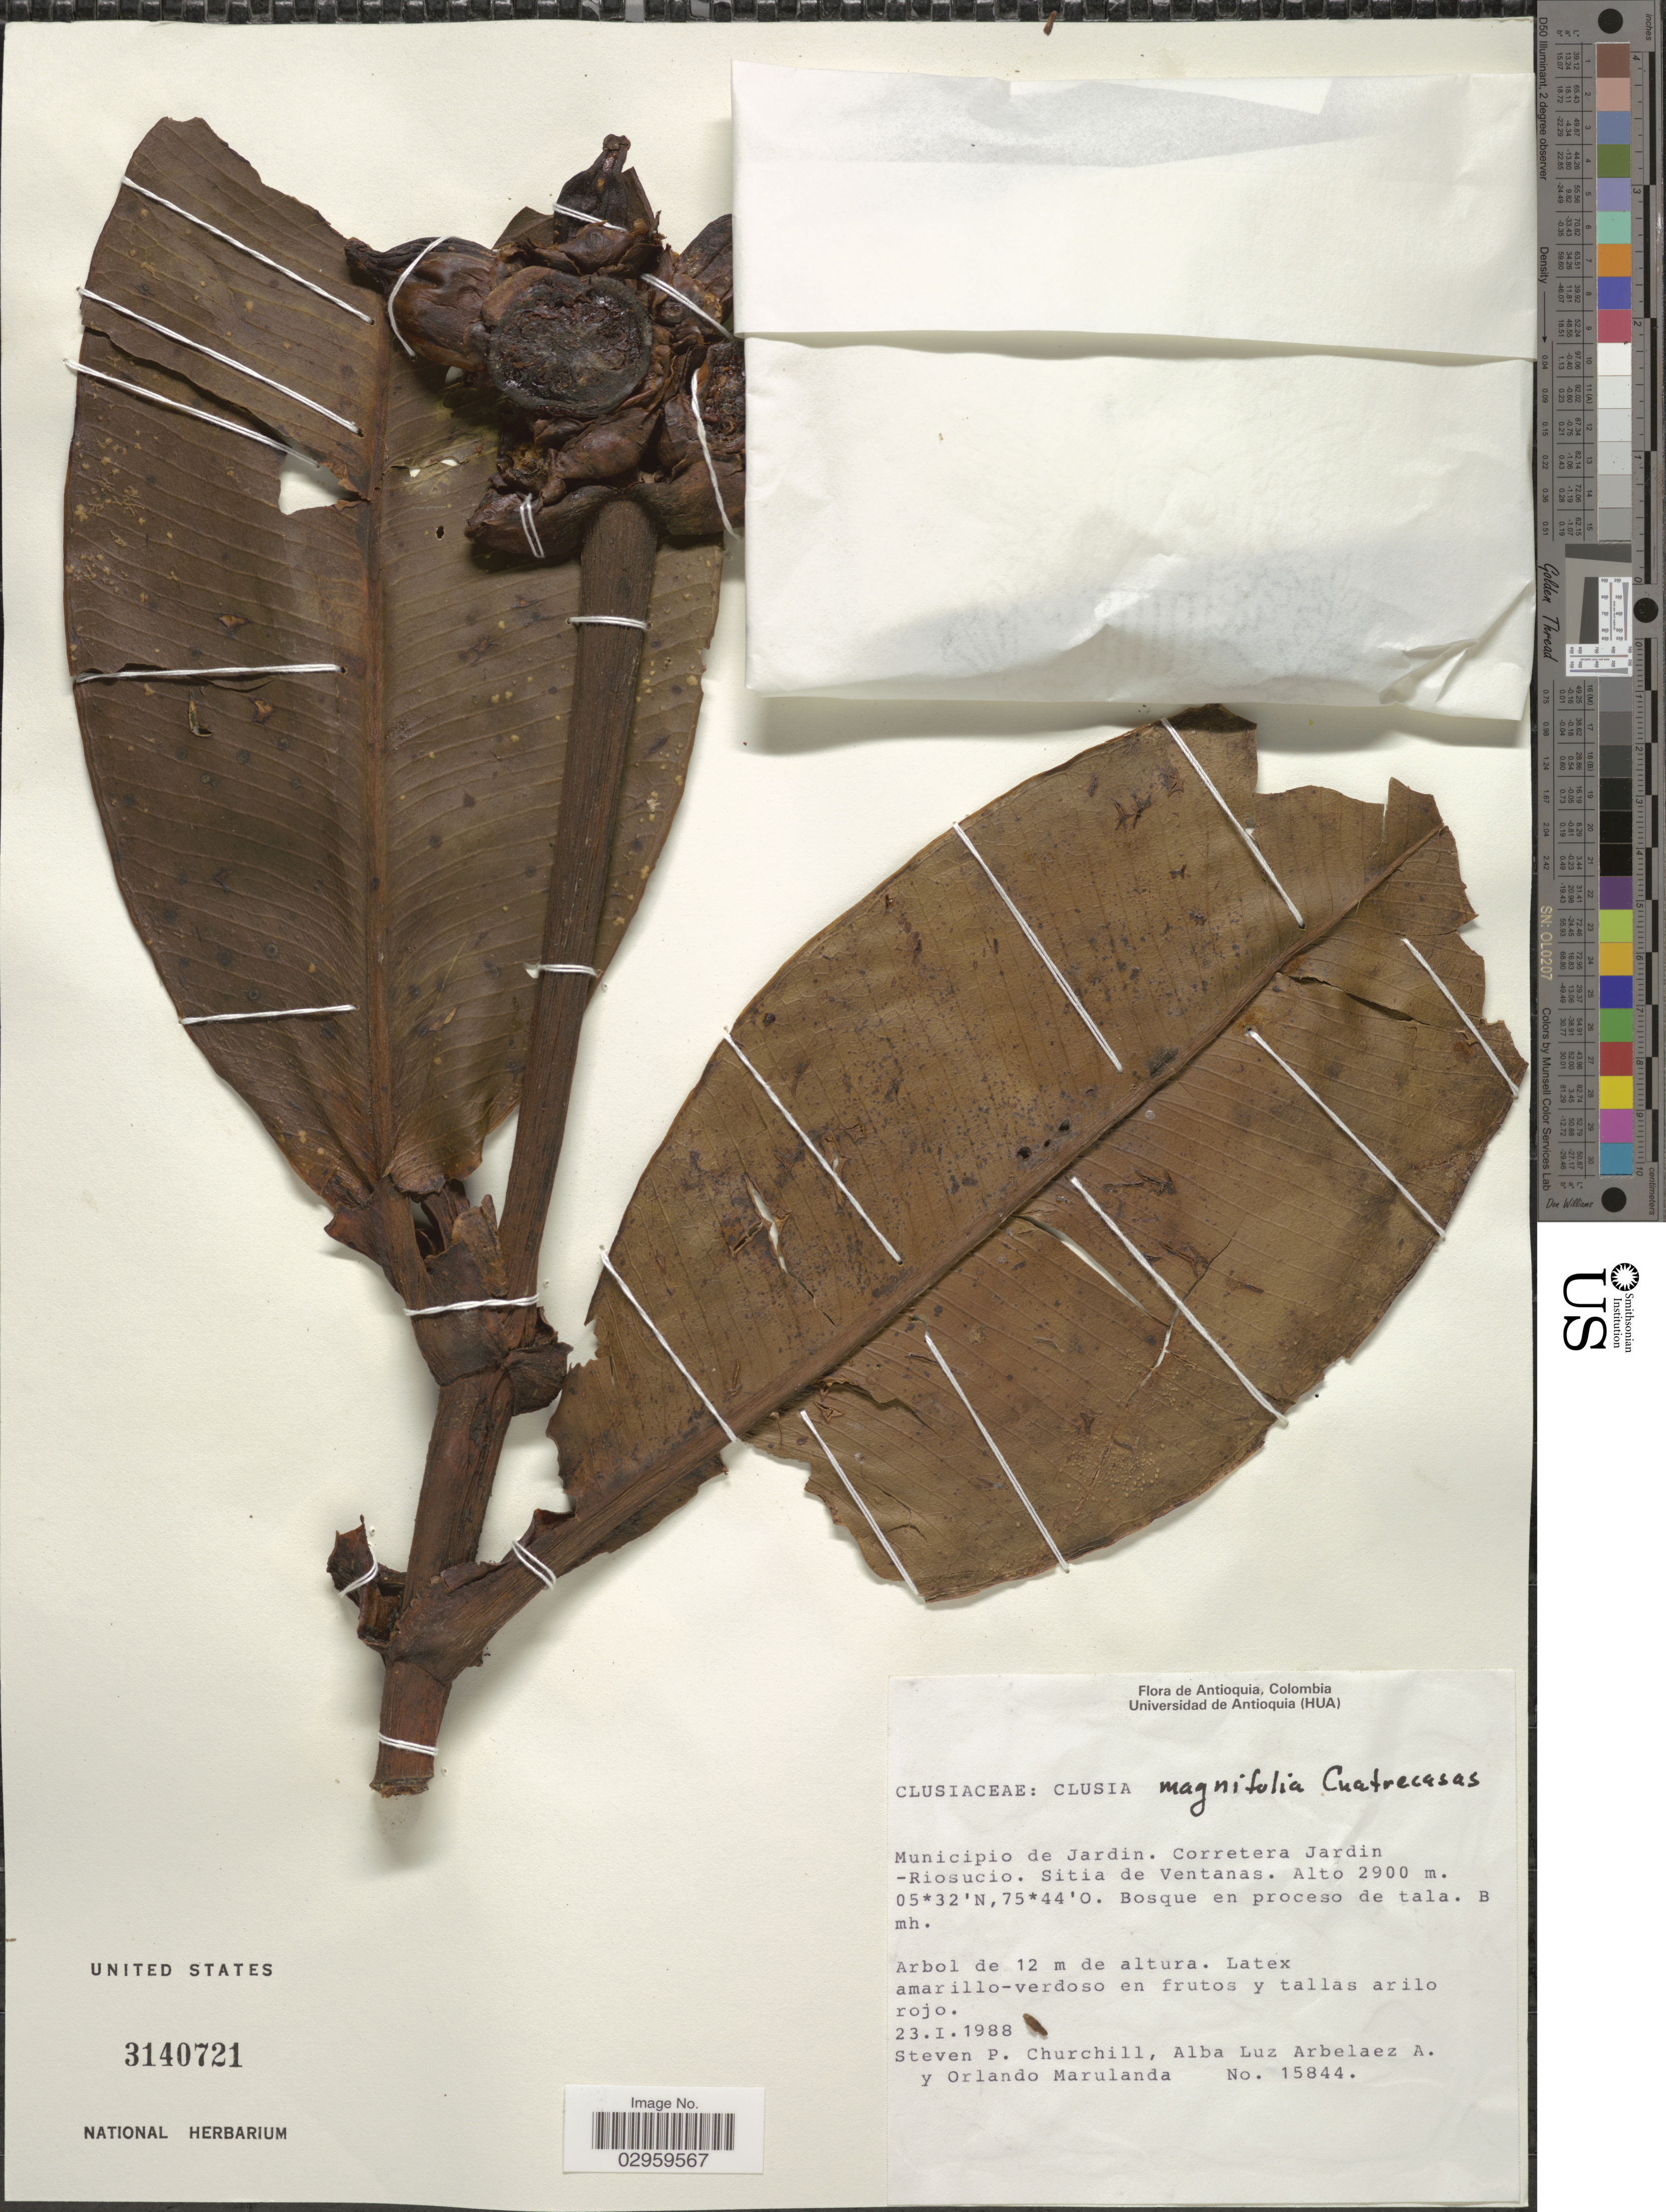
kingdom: Plantae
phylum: Tracheophyta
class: Magnoliopsida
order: Malpighiales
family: Clusiaceae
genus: Clusia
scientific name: Clusia magnifolia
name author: Cuatrec.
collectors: S. Churchill, A. L. Arbelaez & O. Marulanda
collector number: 15844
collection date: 1988-01-23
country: Colombia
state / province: Antioquia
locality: Municipio de Jardin. Corretera Jardin - Riosucio. Sitia de Ventanas.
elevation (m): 2900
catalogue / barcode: US 3140721